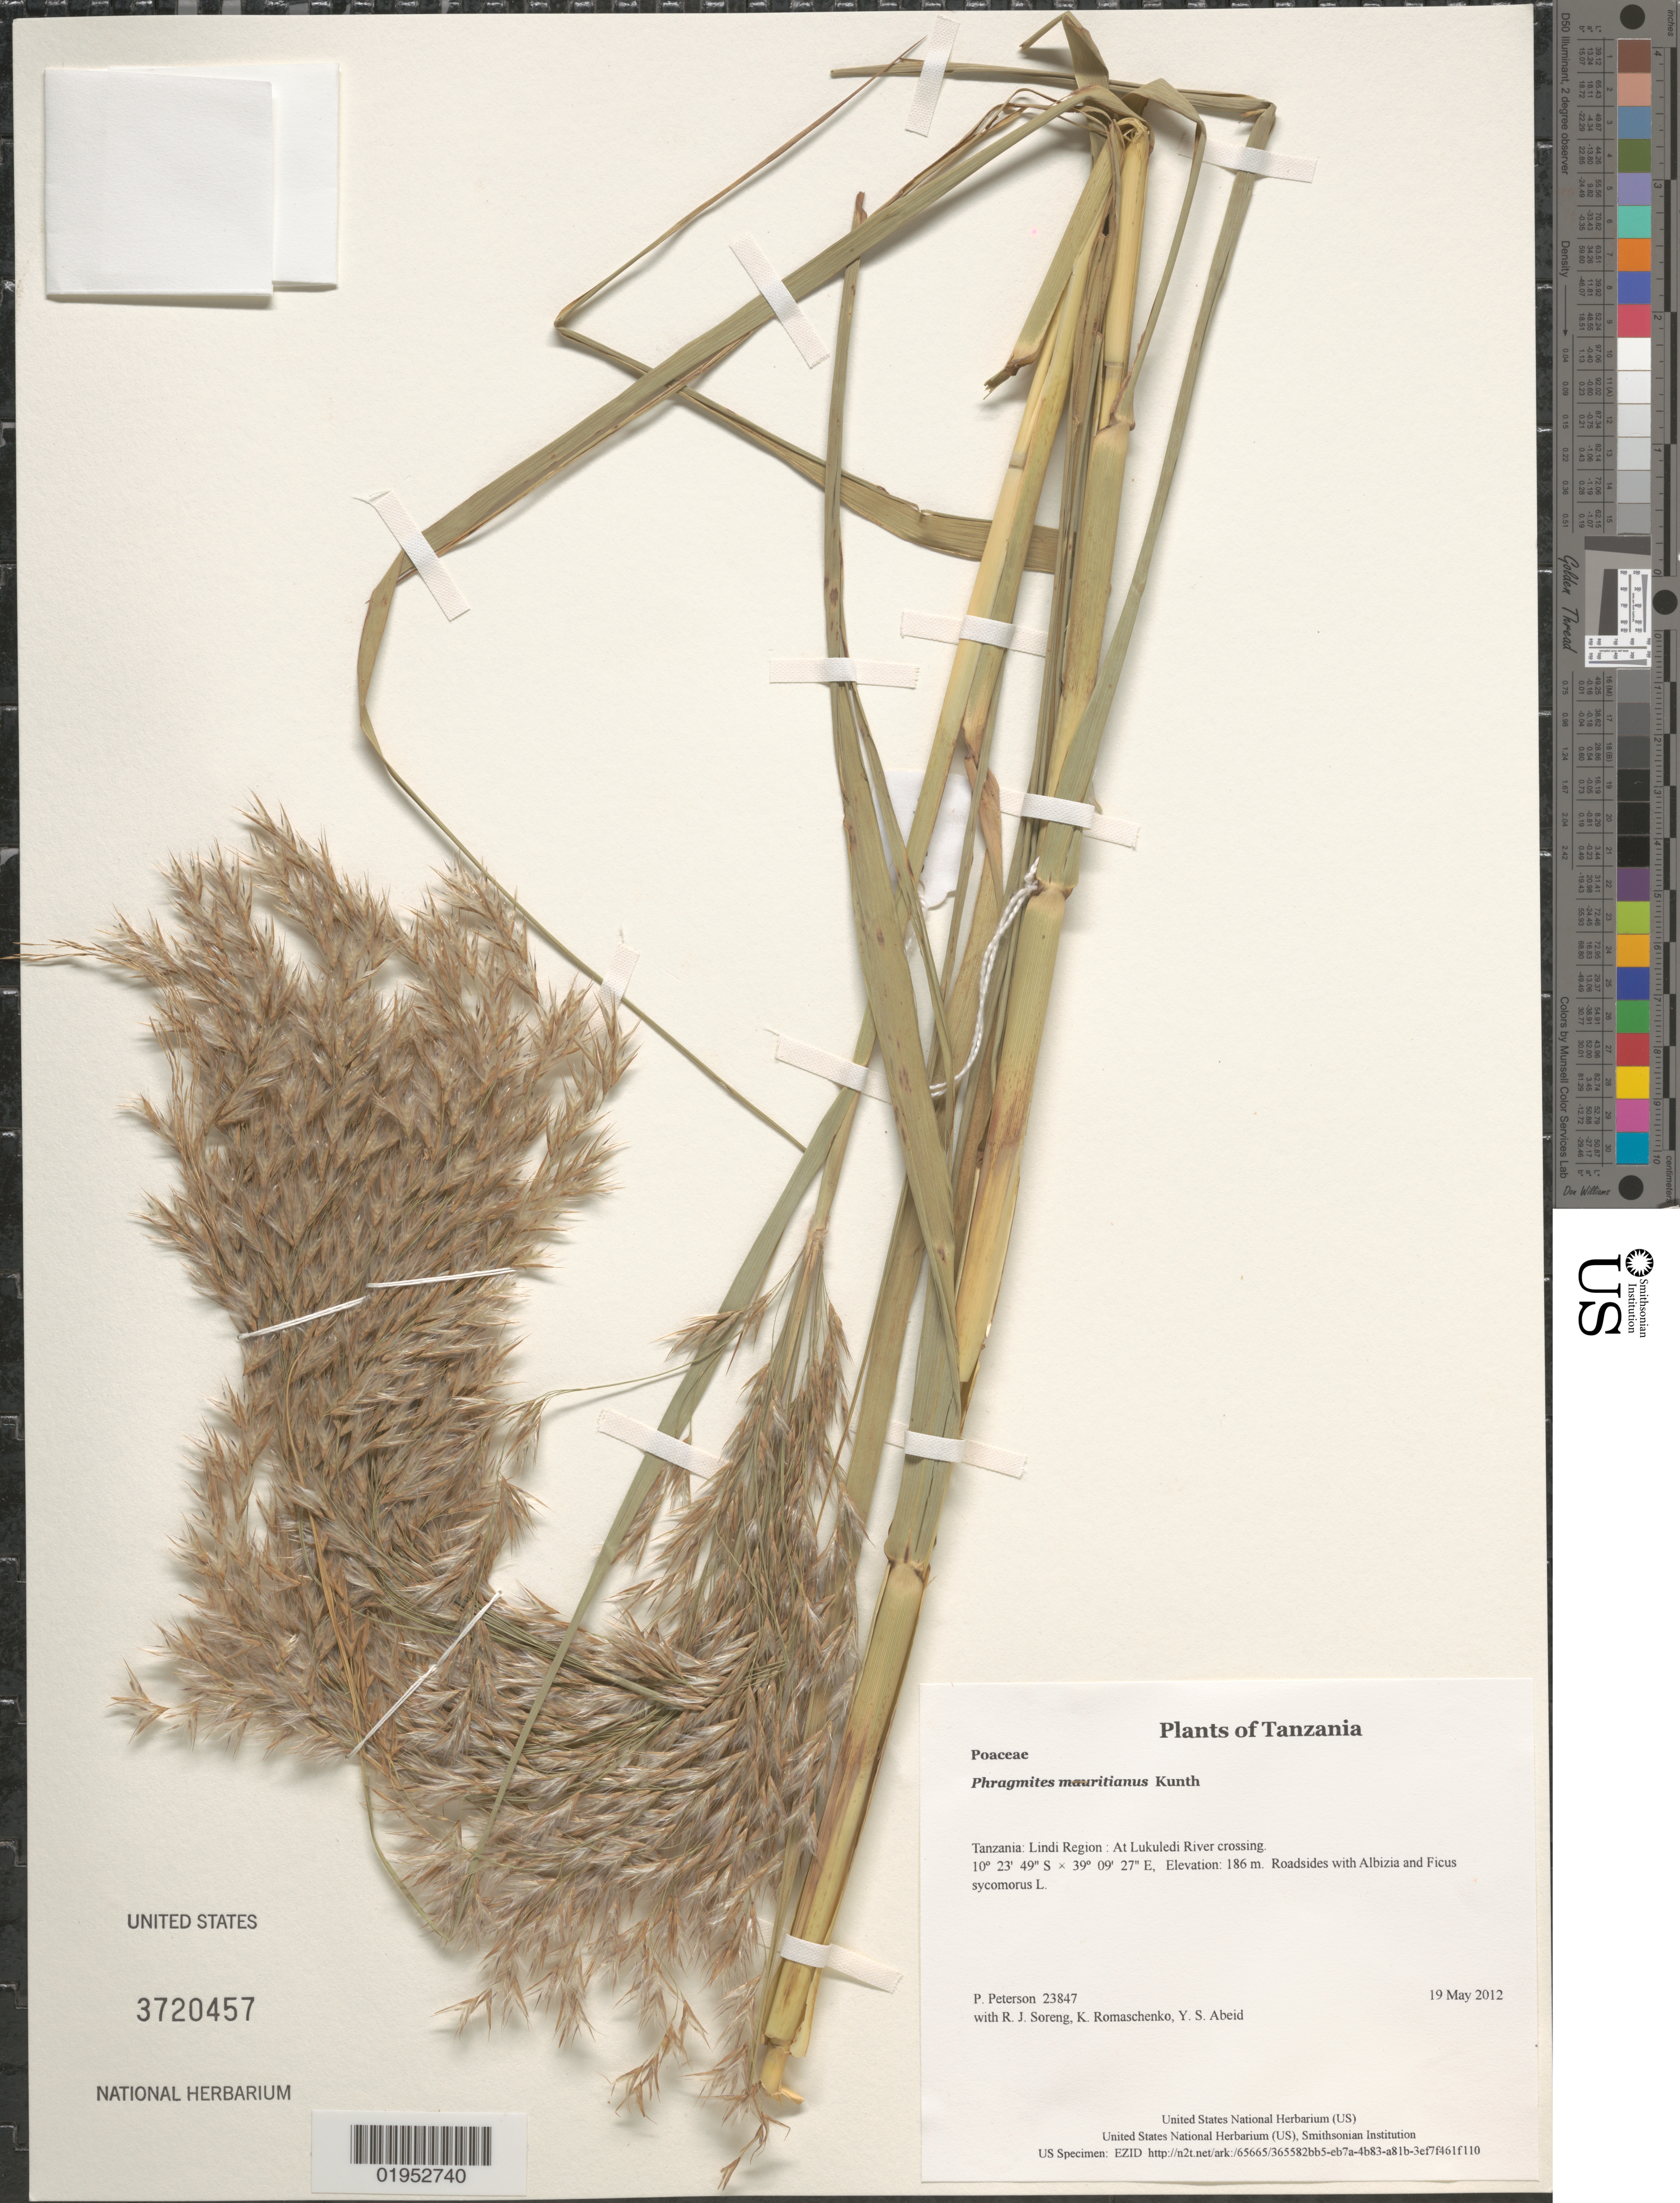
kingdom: Plantae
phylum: Tracheophyta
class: Liliopsida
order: Poales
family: Poaceae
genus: Phragmites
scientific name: Phragmites mauritianus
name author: Kunth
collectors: P. M. Peterson, R. J. Soreng, K. Romaschenko & Y. Abeid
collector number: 23847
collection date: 2012-05-19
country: Tanzania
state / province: Lindi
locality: At Lukuledi River crossing.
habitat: Roadsides with Albizia and Ficus sycomorus L.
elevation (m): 186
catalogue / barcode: US 3720457